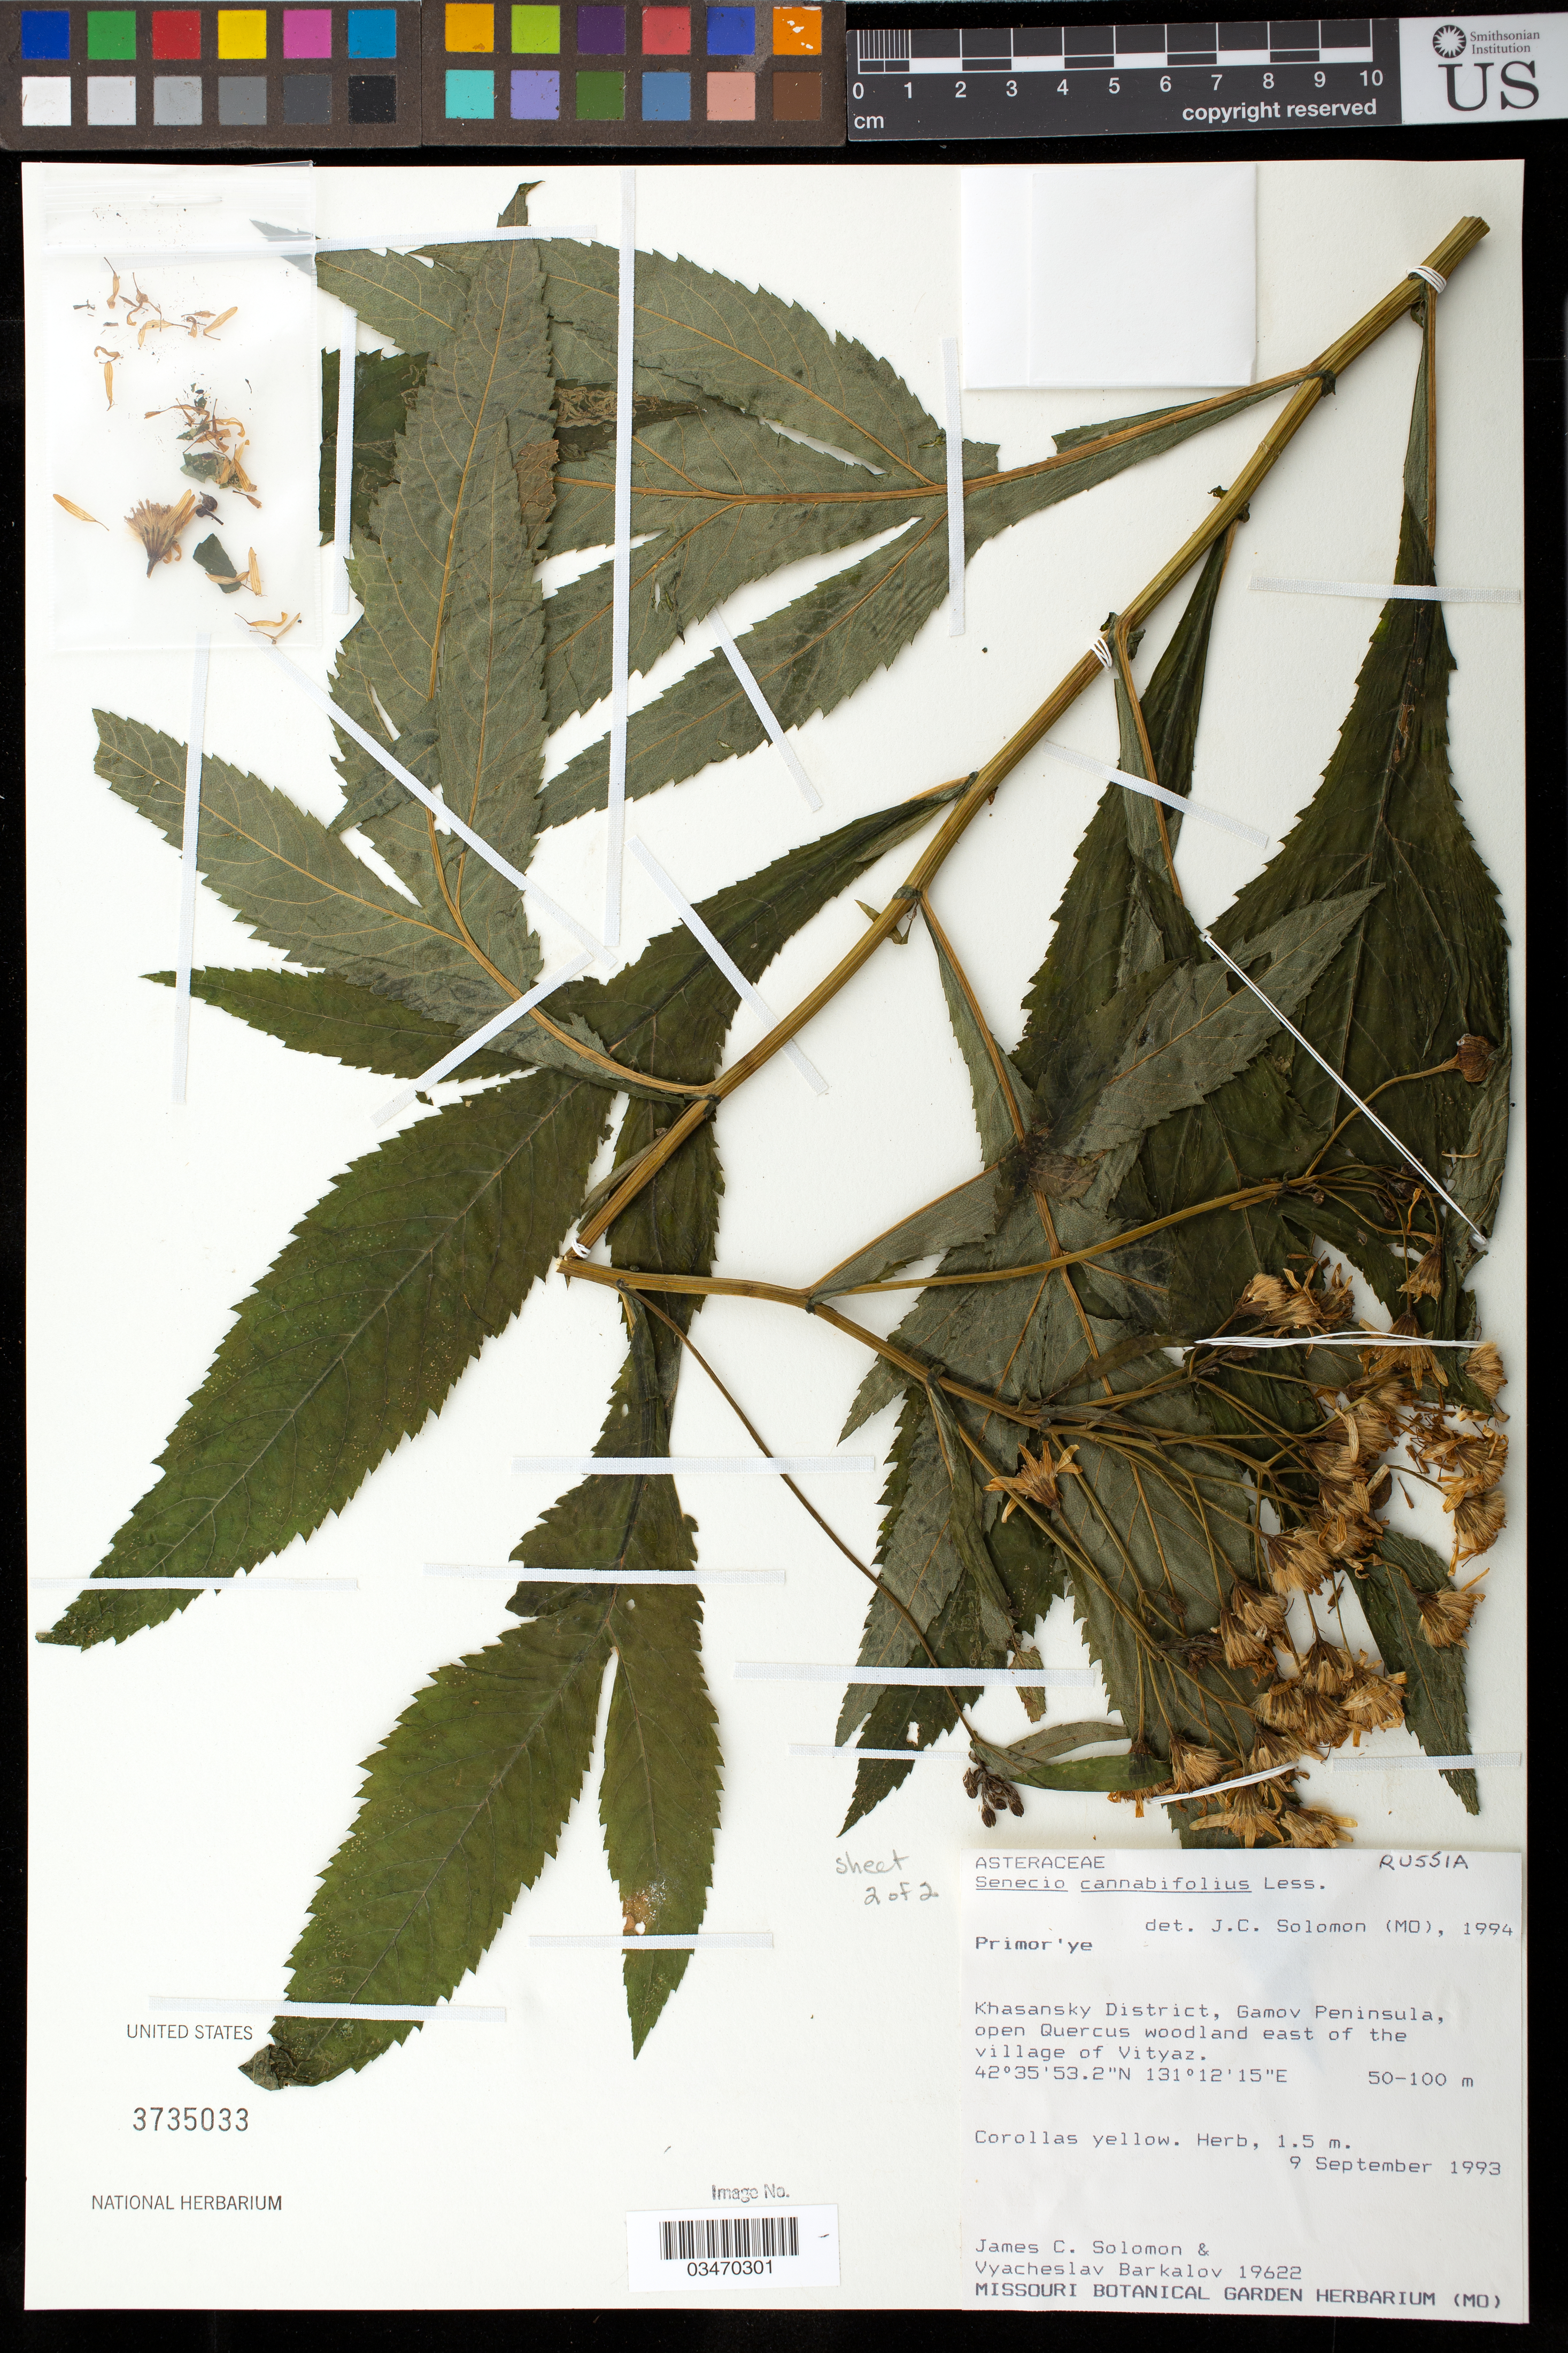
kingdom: Plantae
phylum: Tracheophyta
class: Magnoliopsida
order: Asterales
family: Asteraceae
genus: Senecio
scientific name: Senecio cannabifolius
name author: Less.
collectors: J. C. Solomon & V. Barkalov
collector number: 19622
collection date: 1993-09-09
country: Russian Federation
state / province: Primorsky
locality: Khasansky District, Gamov Peninsula, open Quercus woodland east of the village of Vityaz.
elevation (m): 50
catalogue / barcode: US 3735033